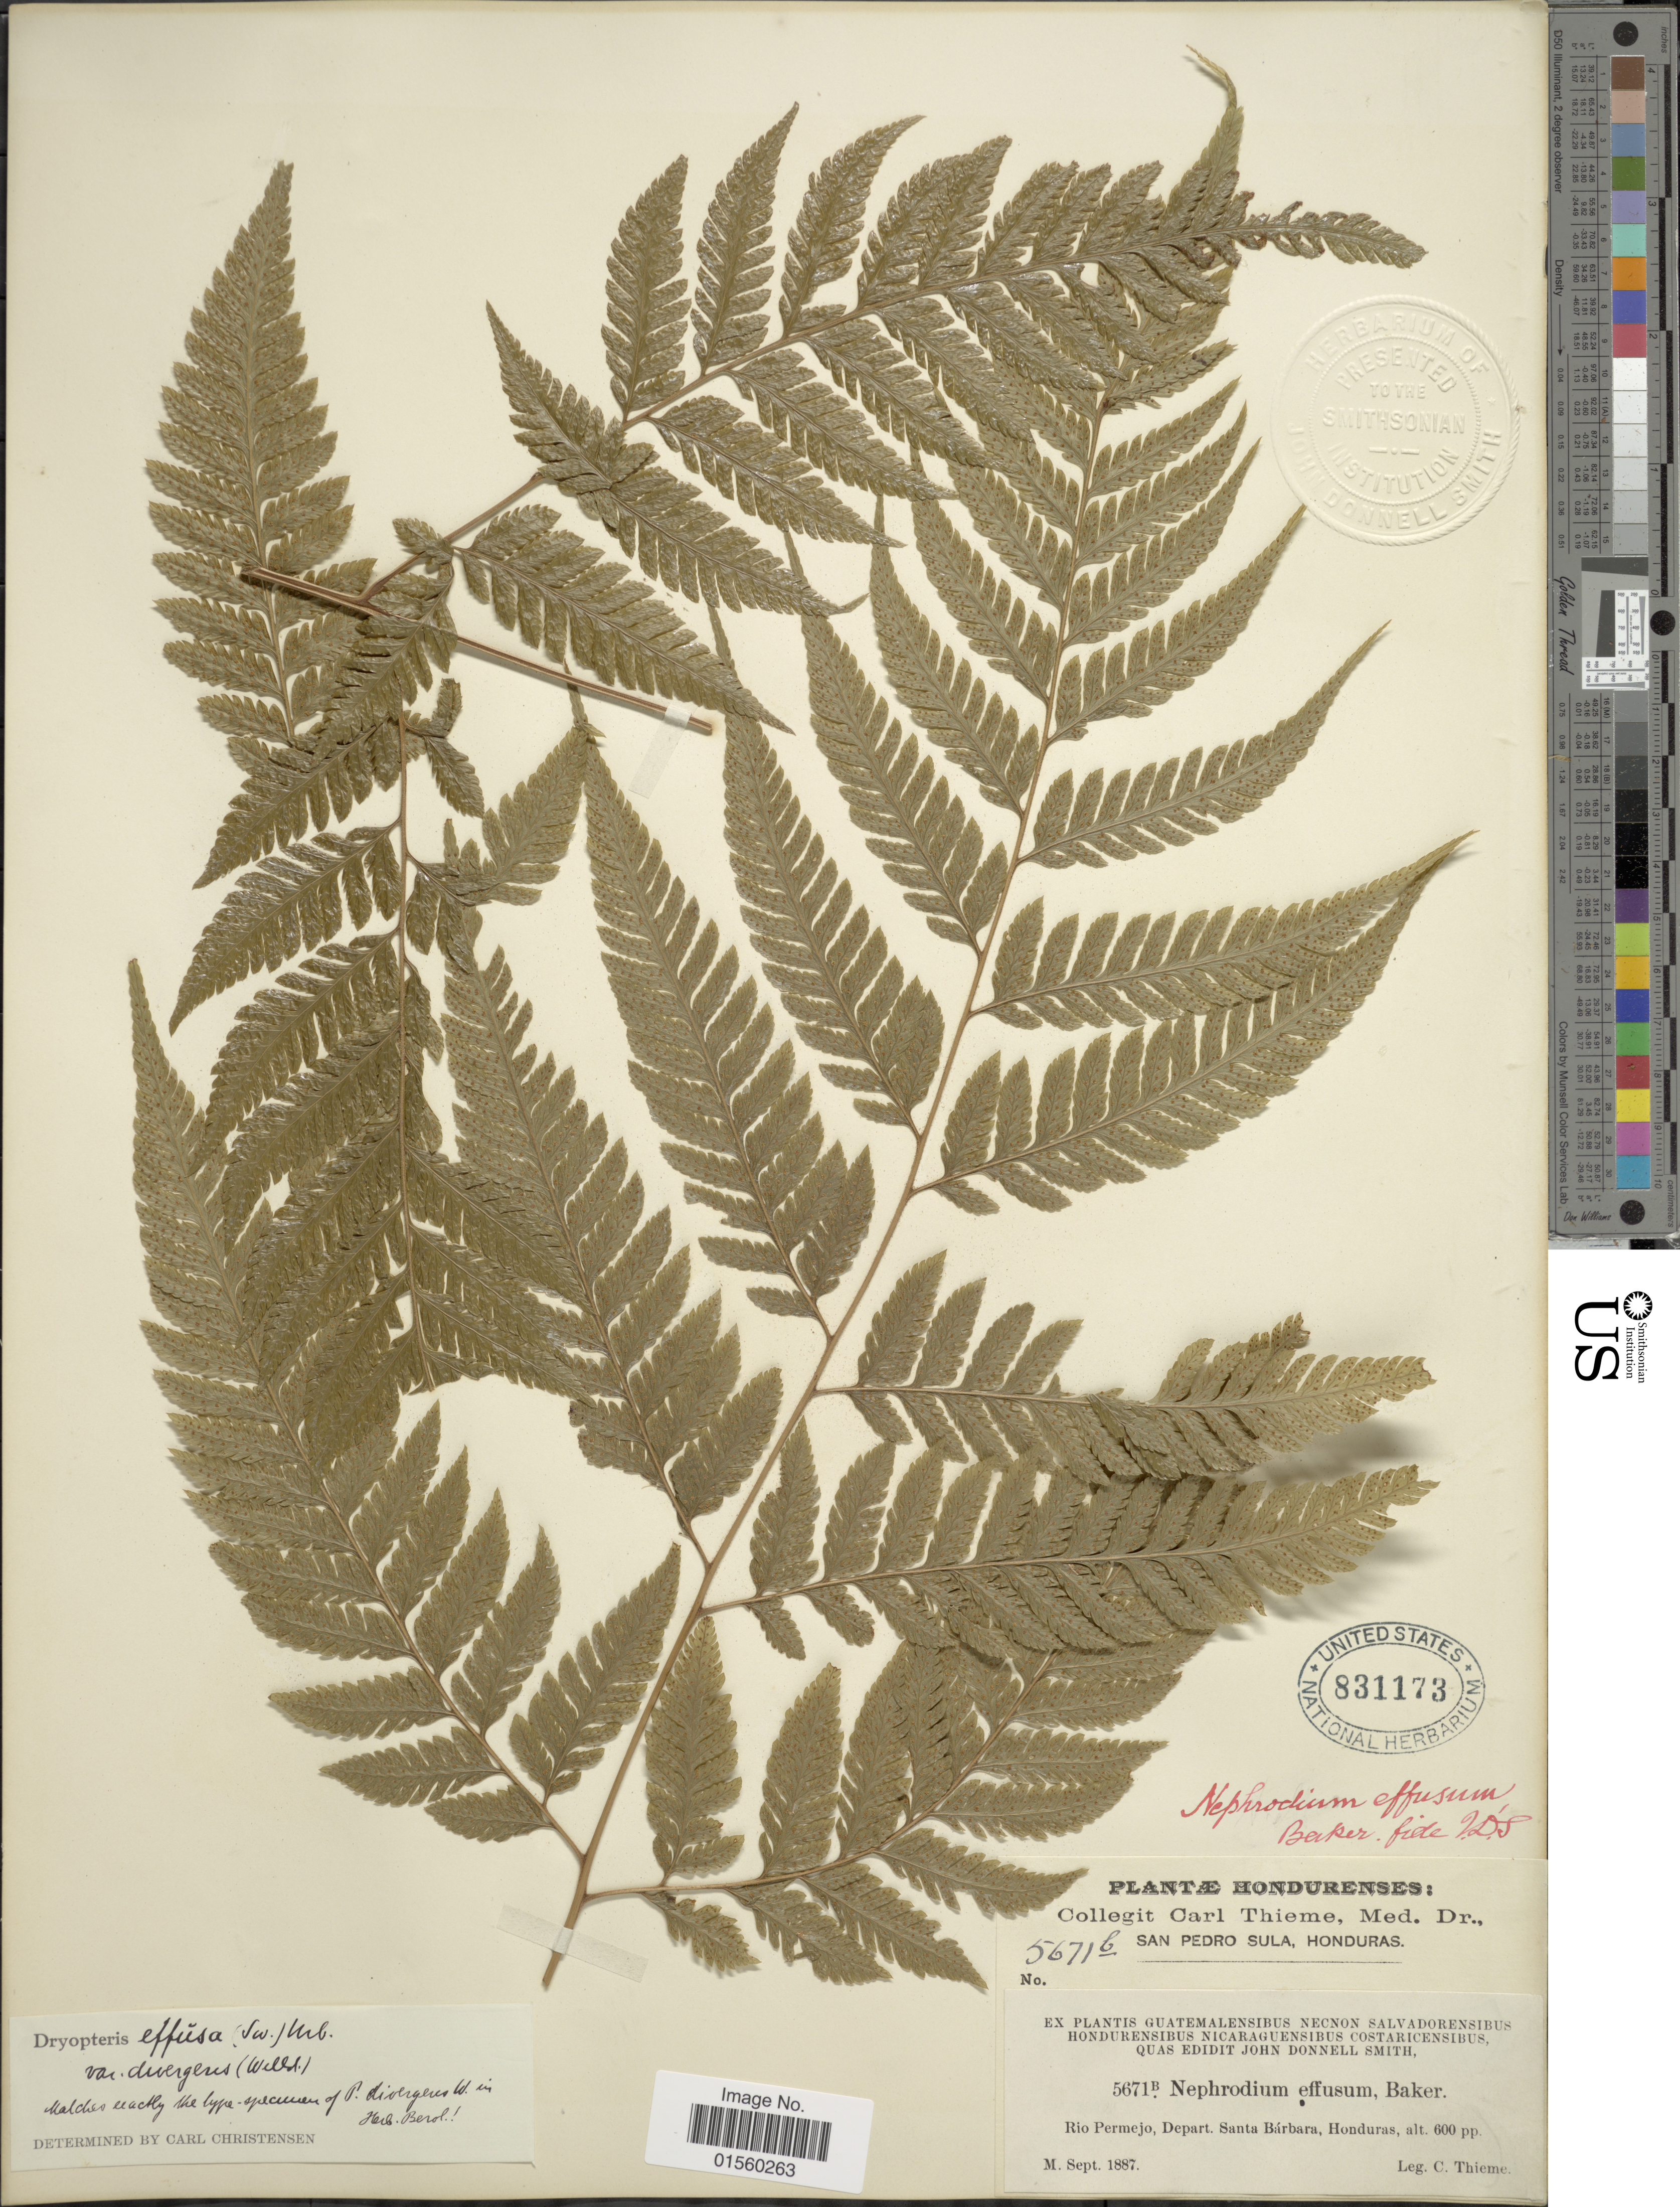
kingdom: Plantae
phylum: Tracheophyta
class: Polypodiopsida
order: Polypodiales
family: Dryopteridaceae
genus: Parapolystichum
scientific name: Parapolystichum effusum var. effusum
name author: (Sw.) Ching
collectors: C. Thieme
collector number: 5671b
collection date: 1887-09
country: Honduras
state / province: Santa Bárbara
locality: Rio Permejo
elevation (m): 183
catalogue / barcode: US 831173